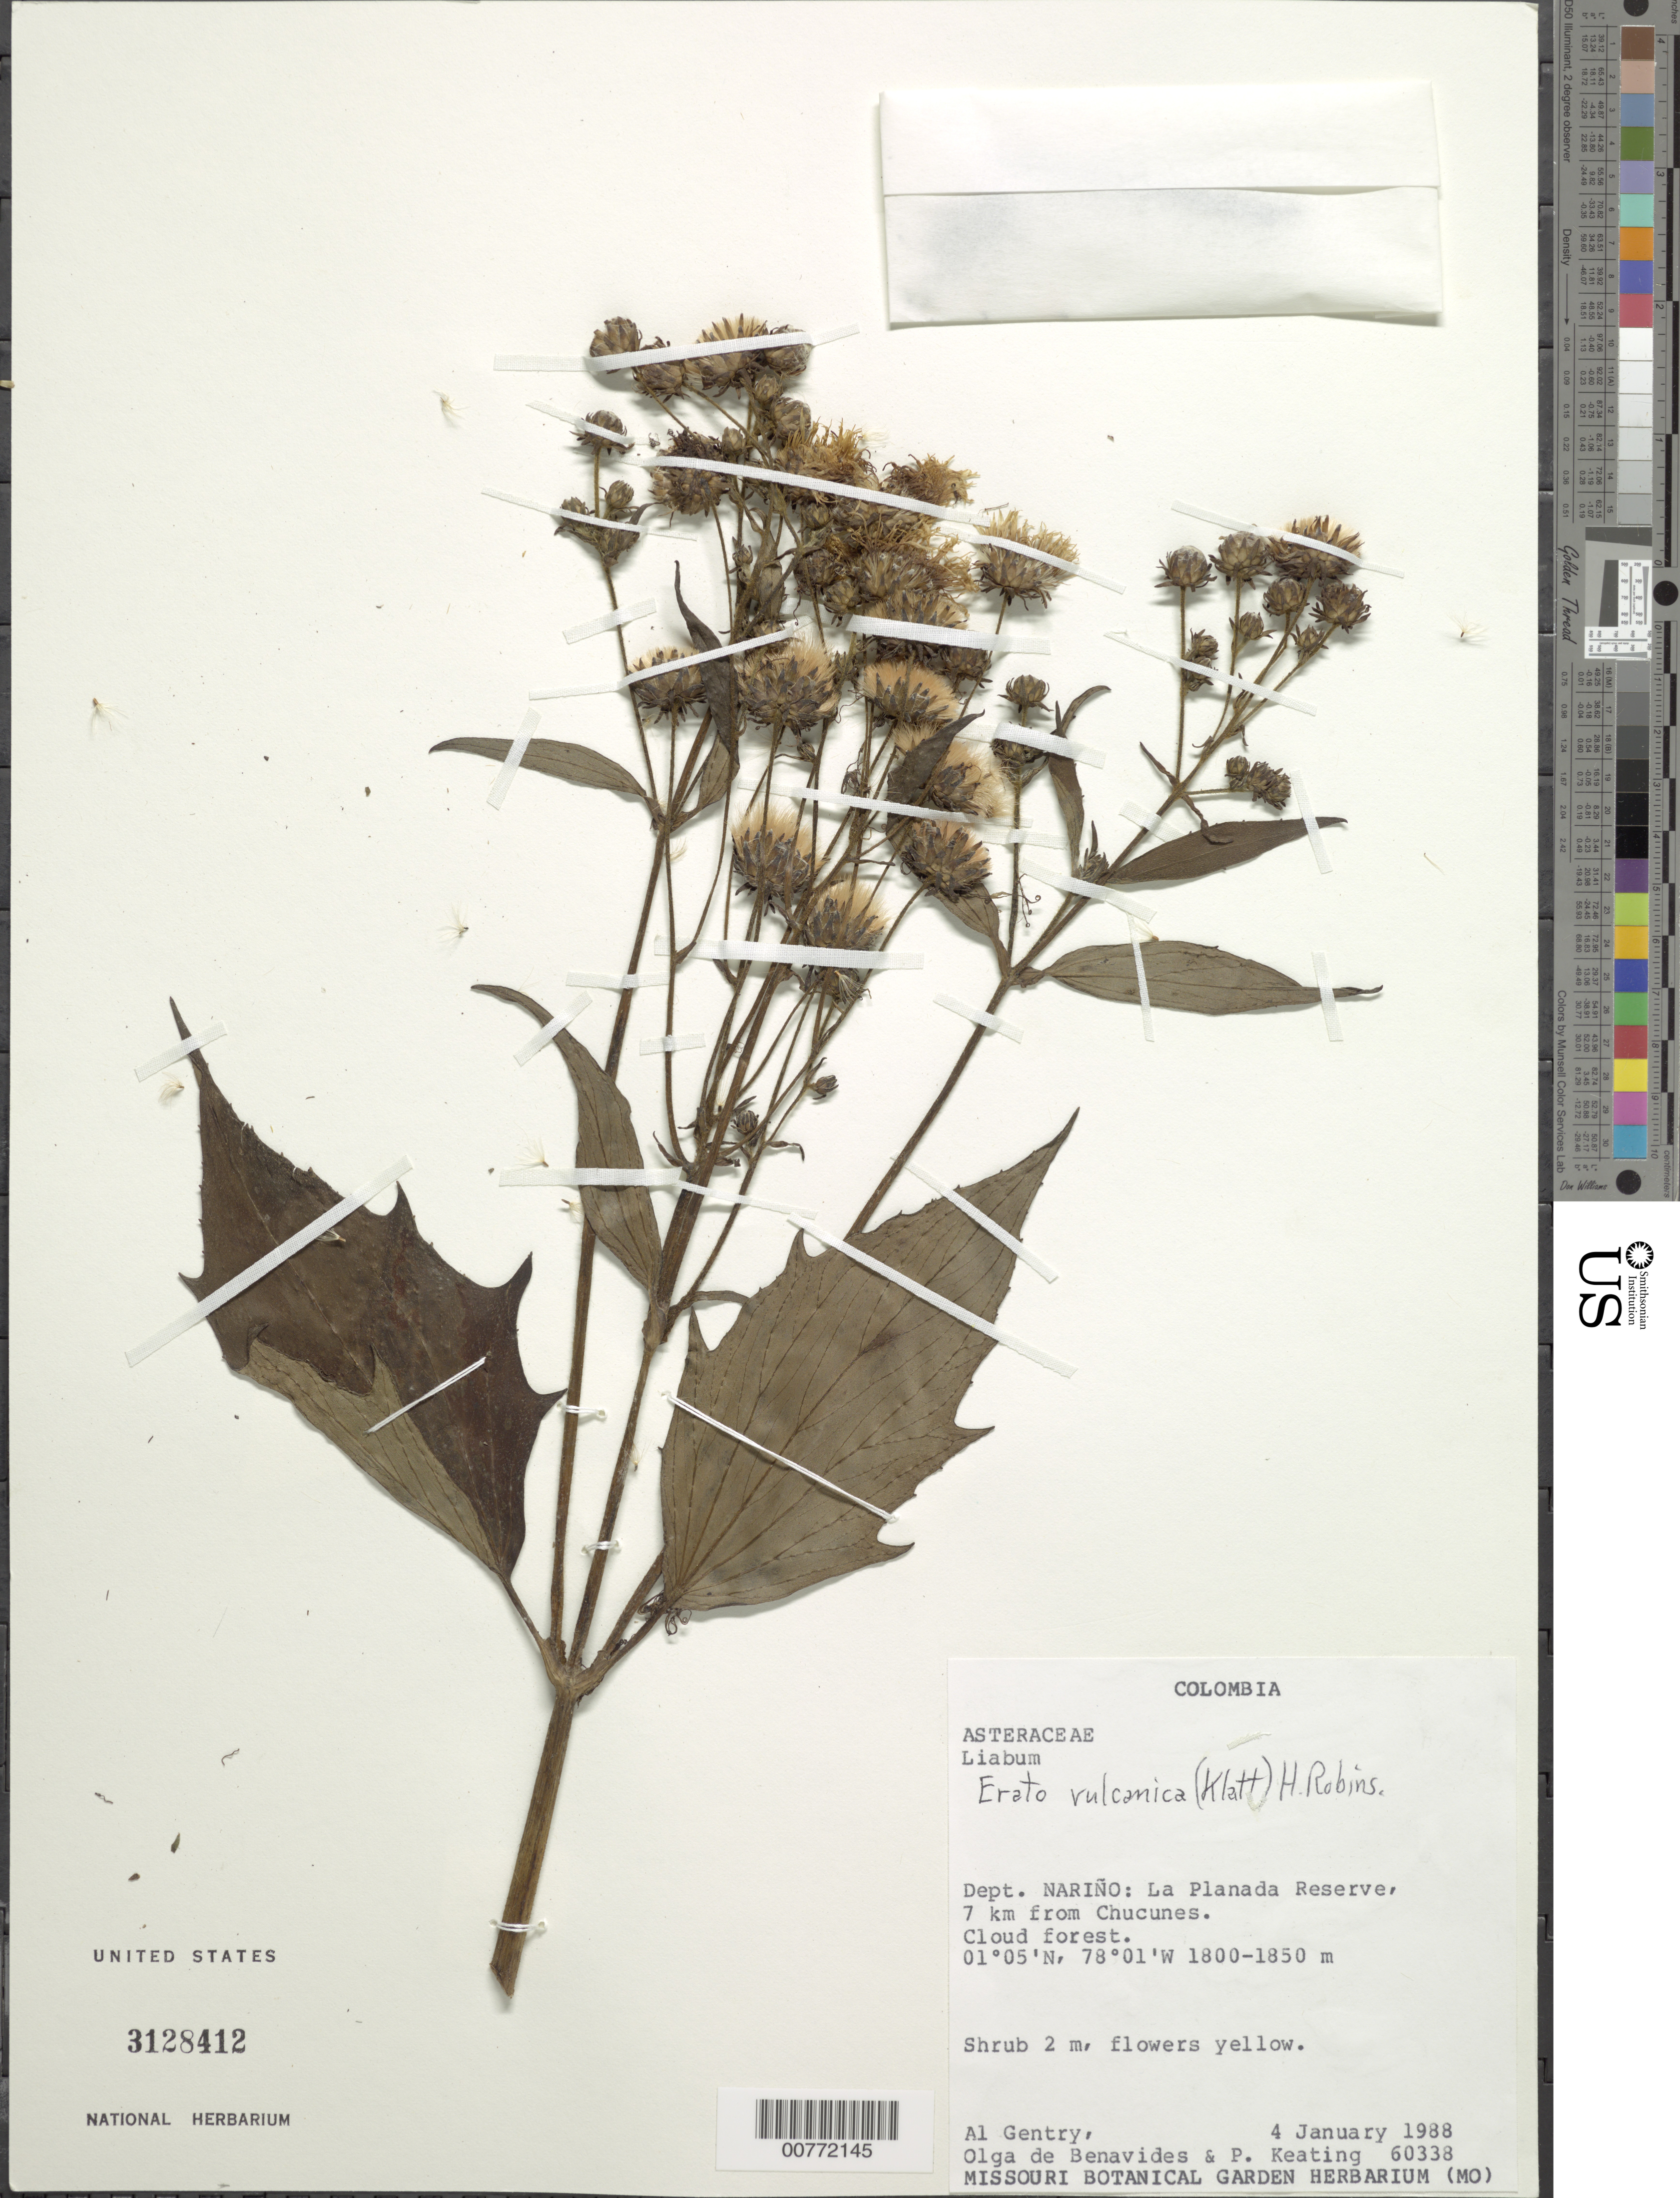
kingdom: Plantae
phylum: Tracheophyta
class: Magnoliopsida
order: Asterales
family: Asteraceae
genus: Erato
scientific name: Erato vulcanica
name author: (Klatt) H. Rob.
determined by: Robinson, Harold E., (US)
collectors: A. H. Gentry, Olga S. de Benavides & P. Keating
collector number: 60338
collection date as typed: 4 January 1988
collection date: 1988-01-04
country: Colombia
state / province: Antioquia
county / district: Nariño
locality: La Planada Reserve, 7 km from Chucunes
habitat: Cloud forest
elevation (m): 1800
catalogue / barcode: US 3128412